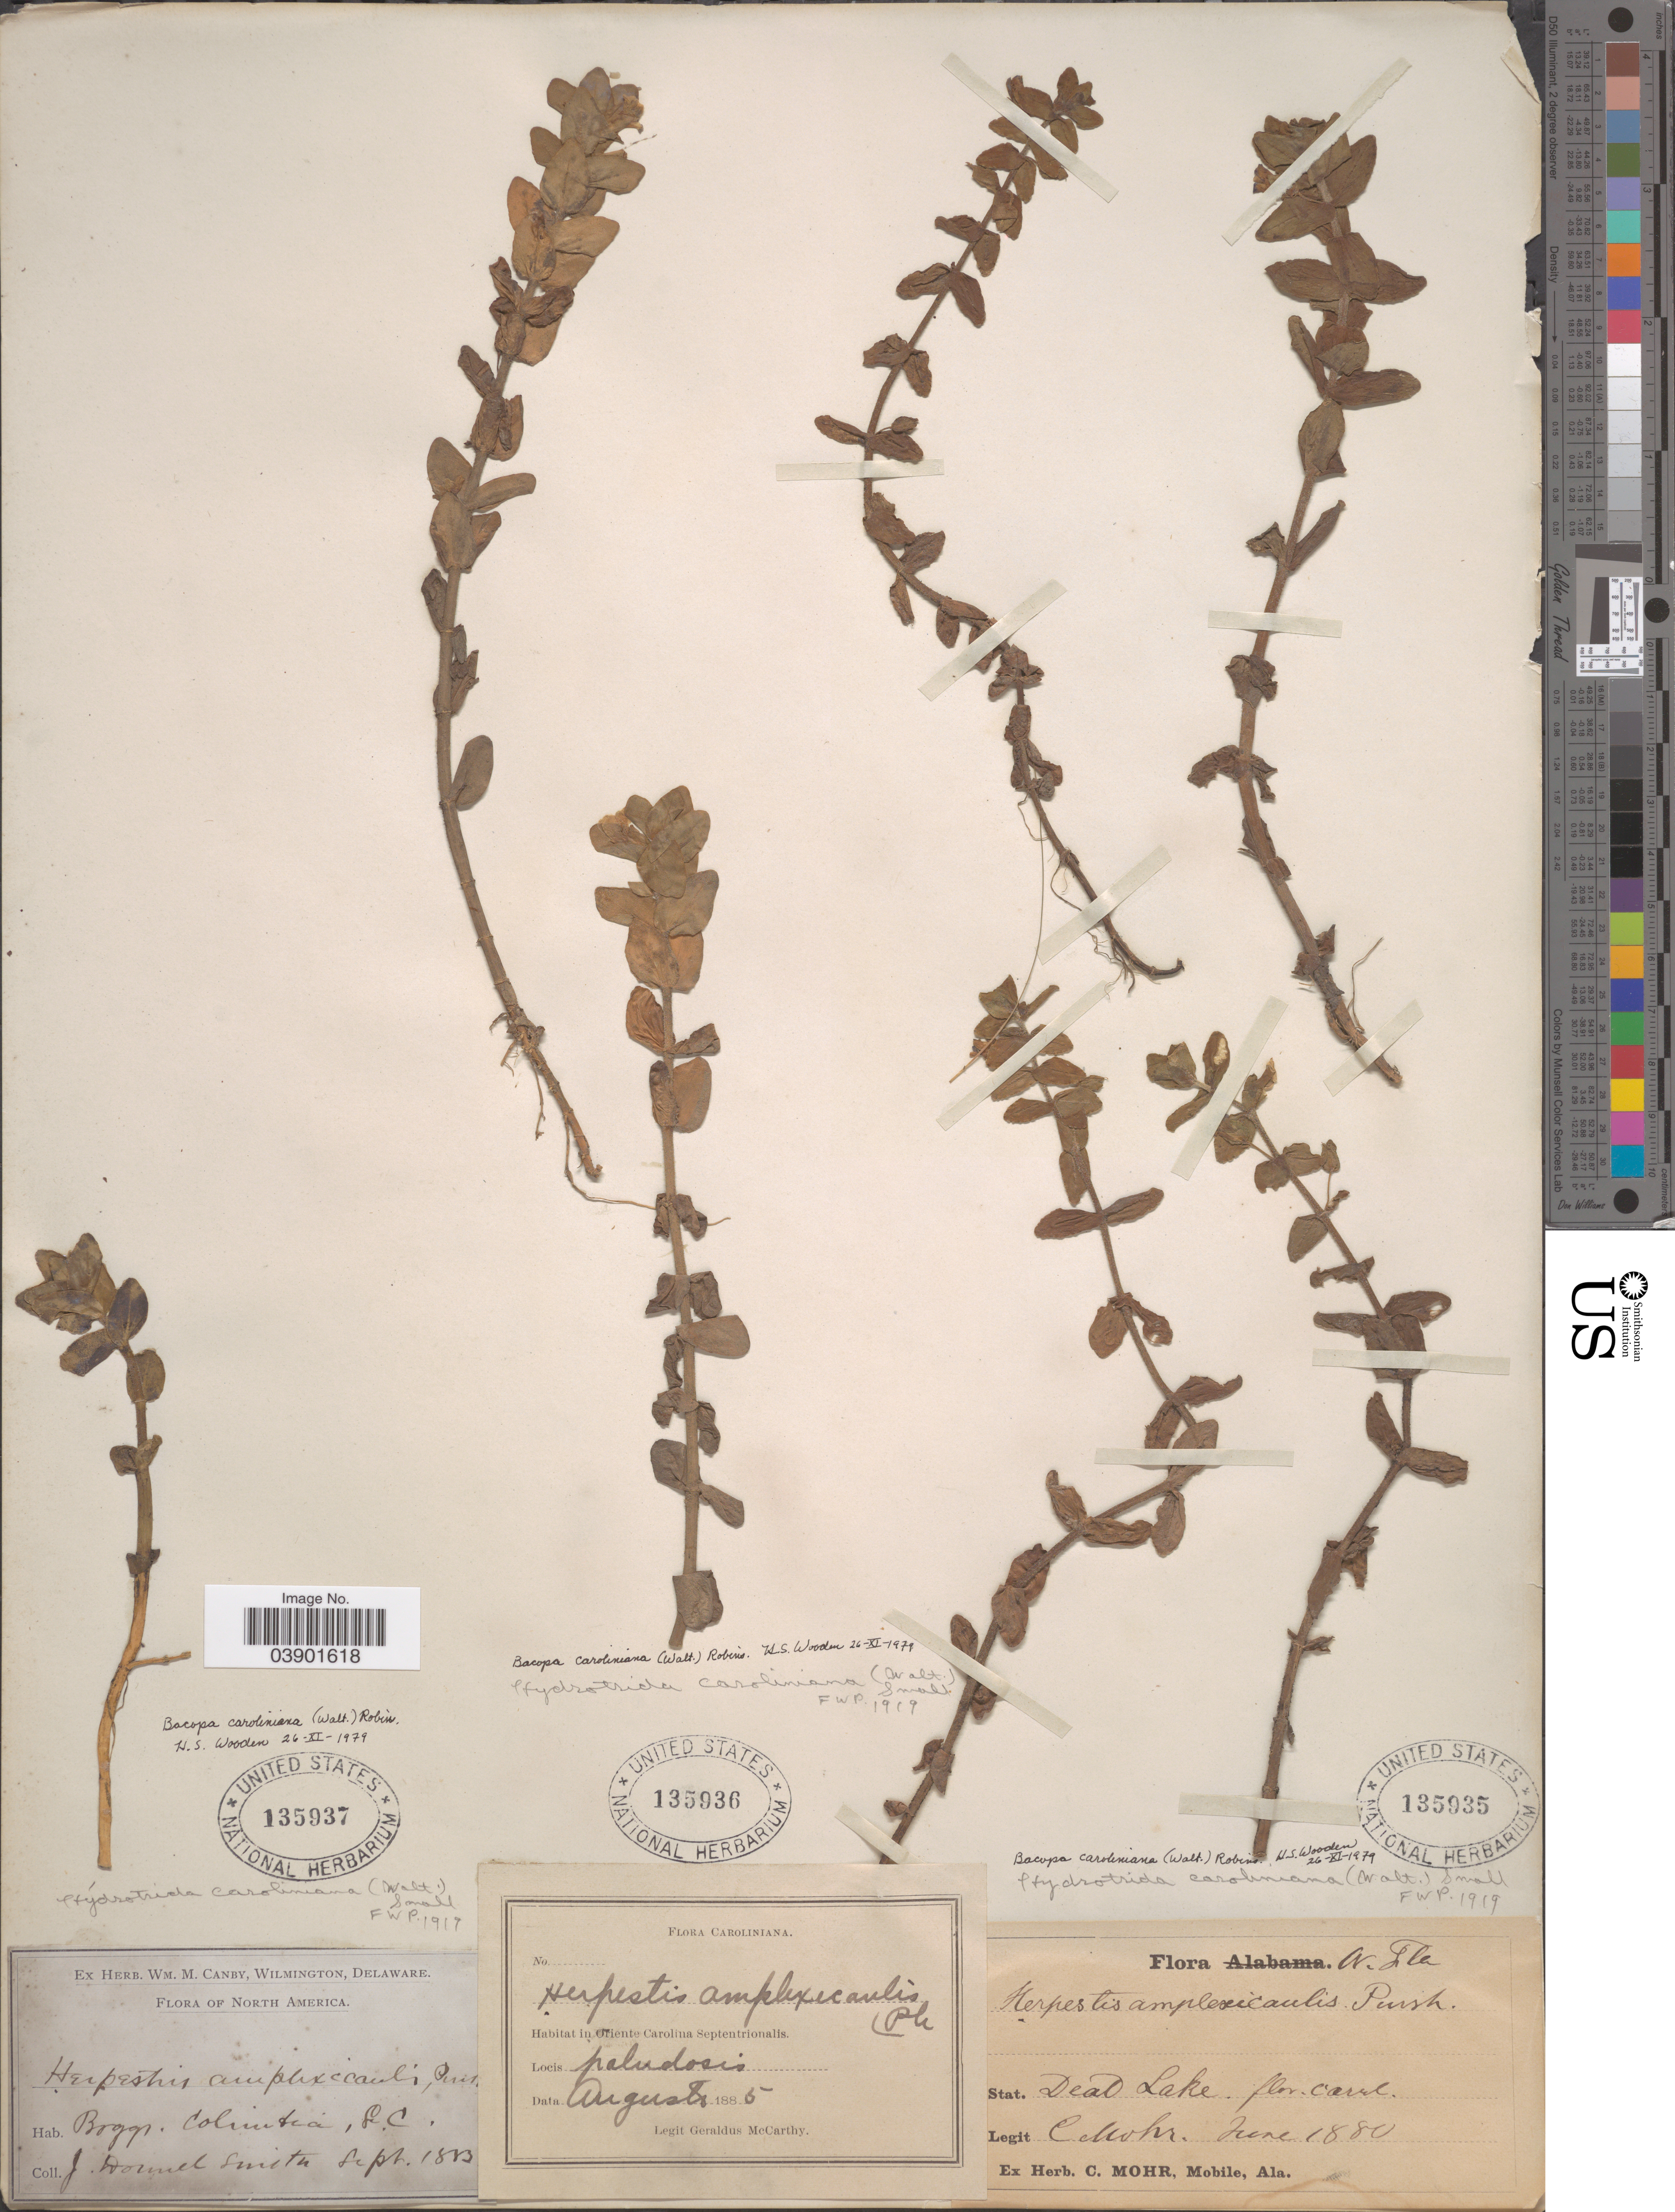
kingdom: Plantae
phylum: Tracheophyta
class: Magnoliopsida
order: Lamiales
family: Plantaginaceae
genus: Bacopa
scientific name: Bacopa caroliniana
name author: (Walter) B.L. Rob.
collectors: J. Donnell Smith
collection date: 1883-09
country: United States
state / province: South Carolina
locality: Columbia.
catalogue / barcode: US 135937